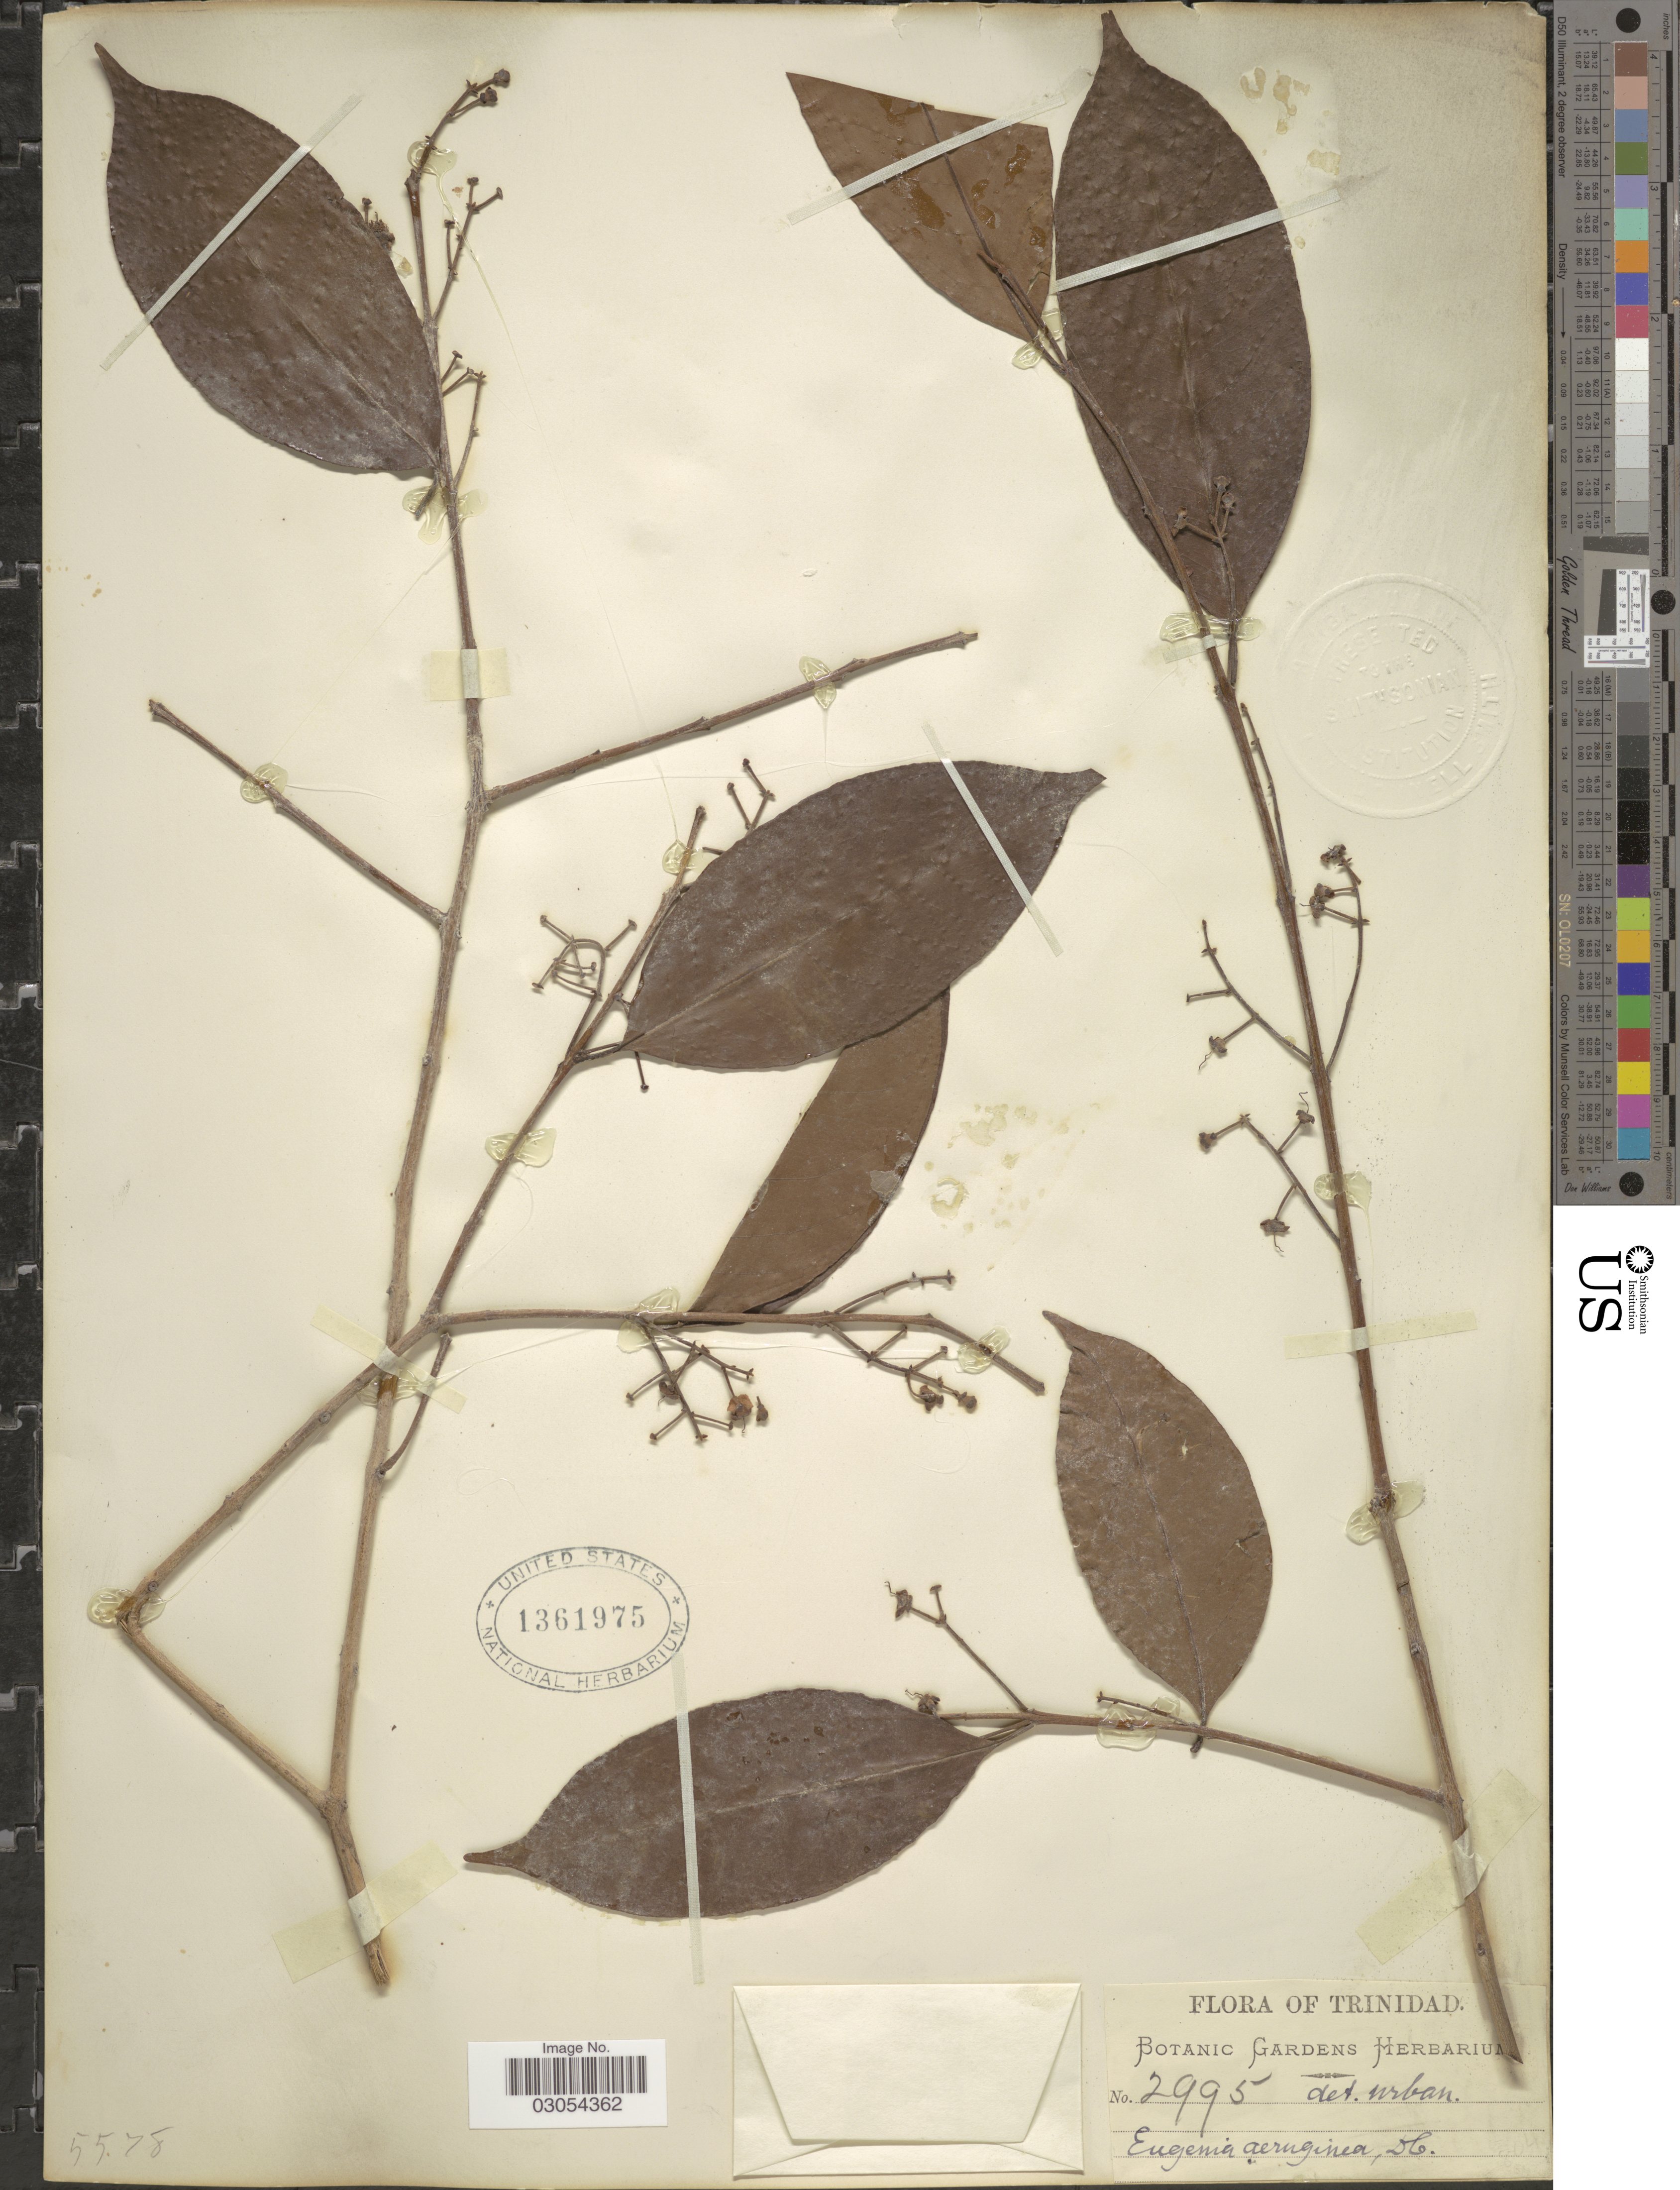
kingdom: Plantae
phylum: Tracheophyta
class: Magnoliopsida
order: Myrtales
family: Myrtaceae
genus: Eugenia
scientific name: Eugenia aeruginea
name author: DC.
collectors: Botanic Gardens Herbarium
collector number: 2995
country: Trinidad and Tobago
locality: Trinidad.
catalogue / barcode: US 1361975